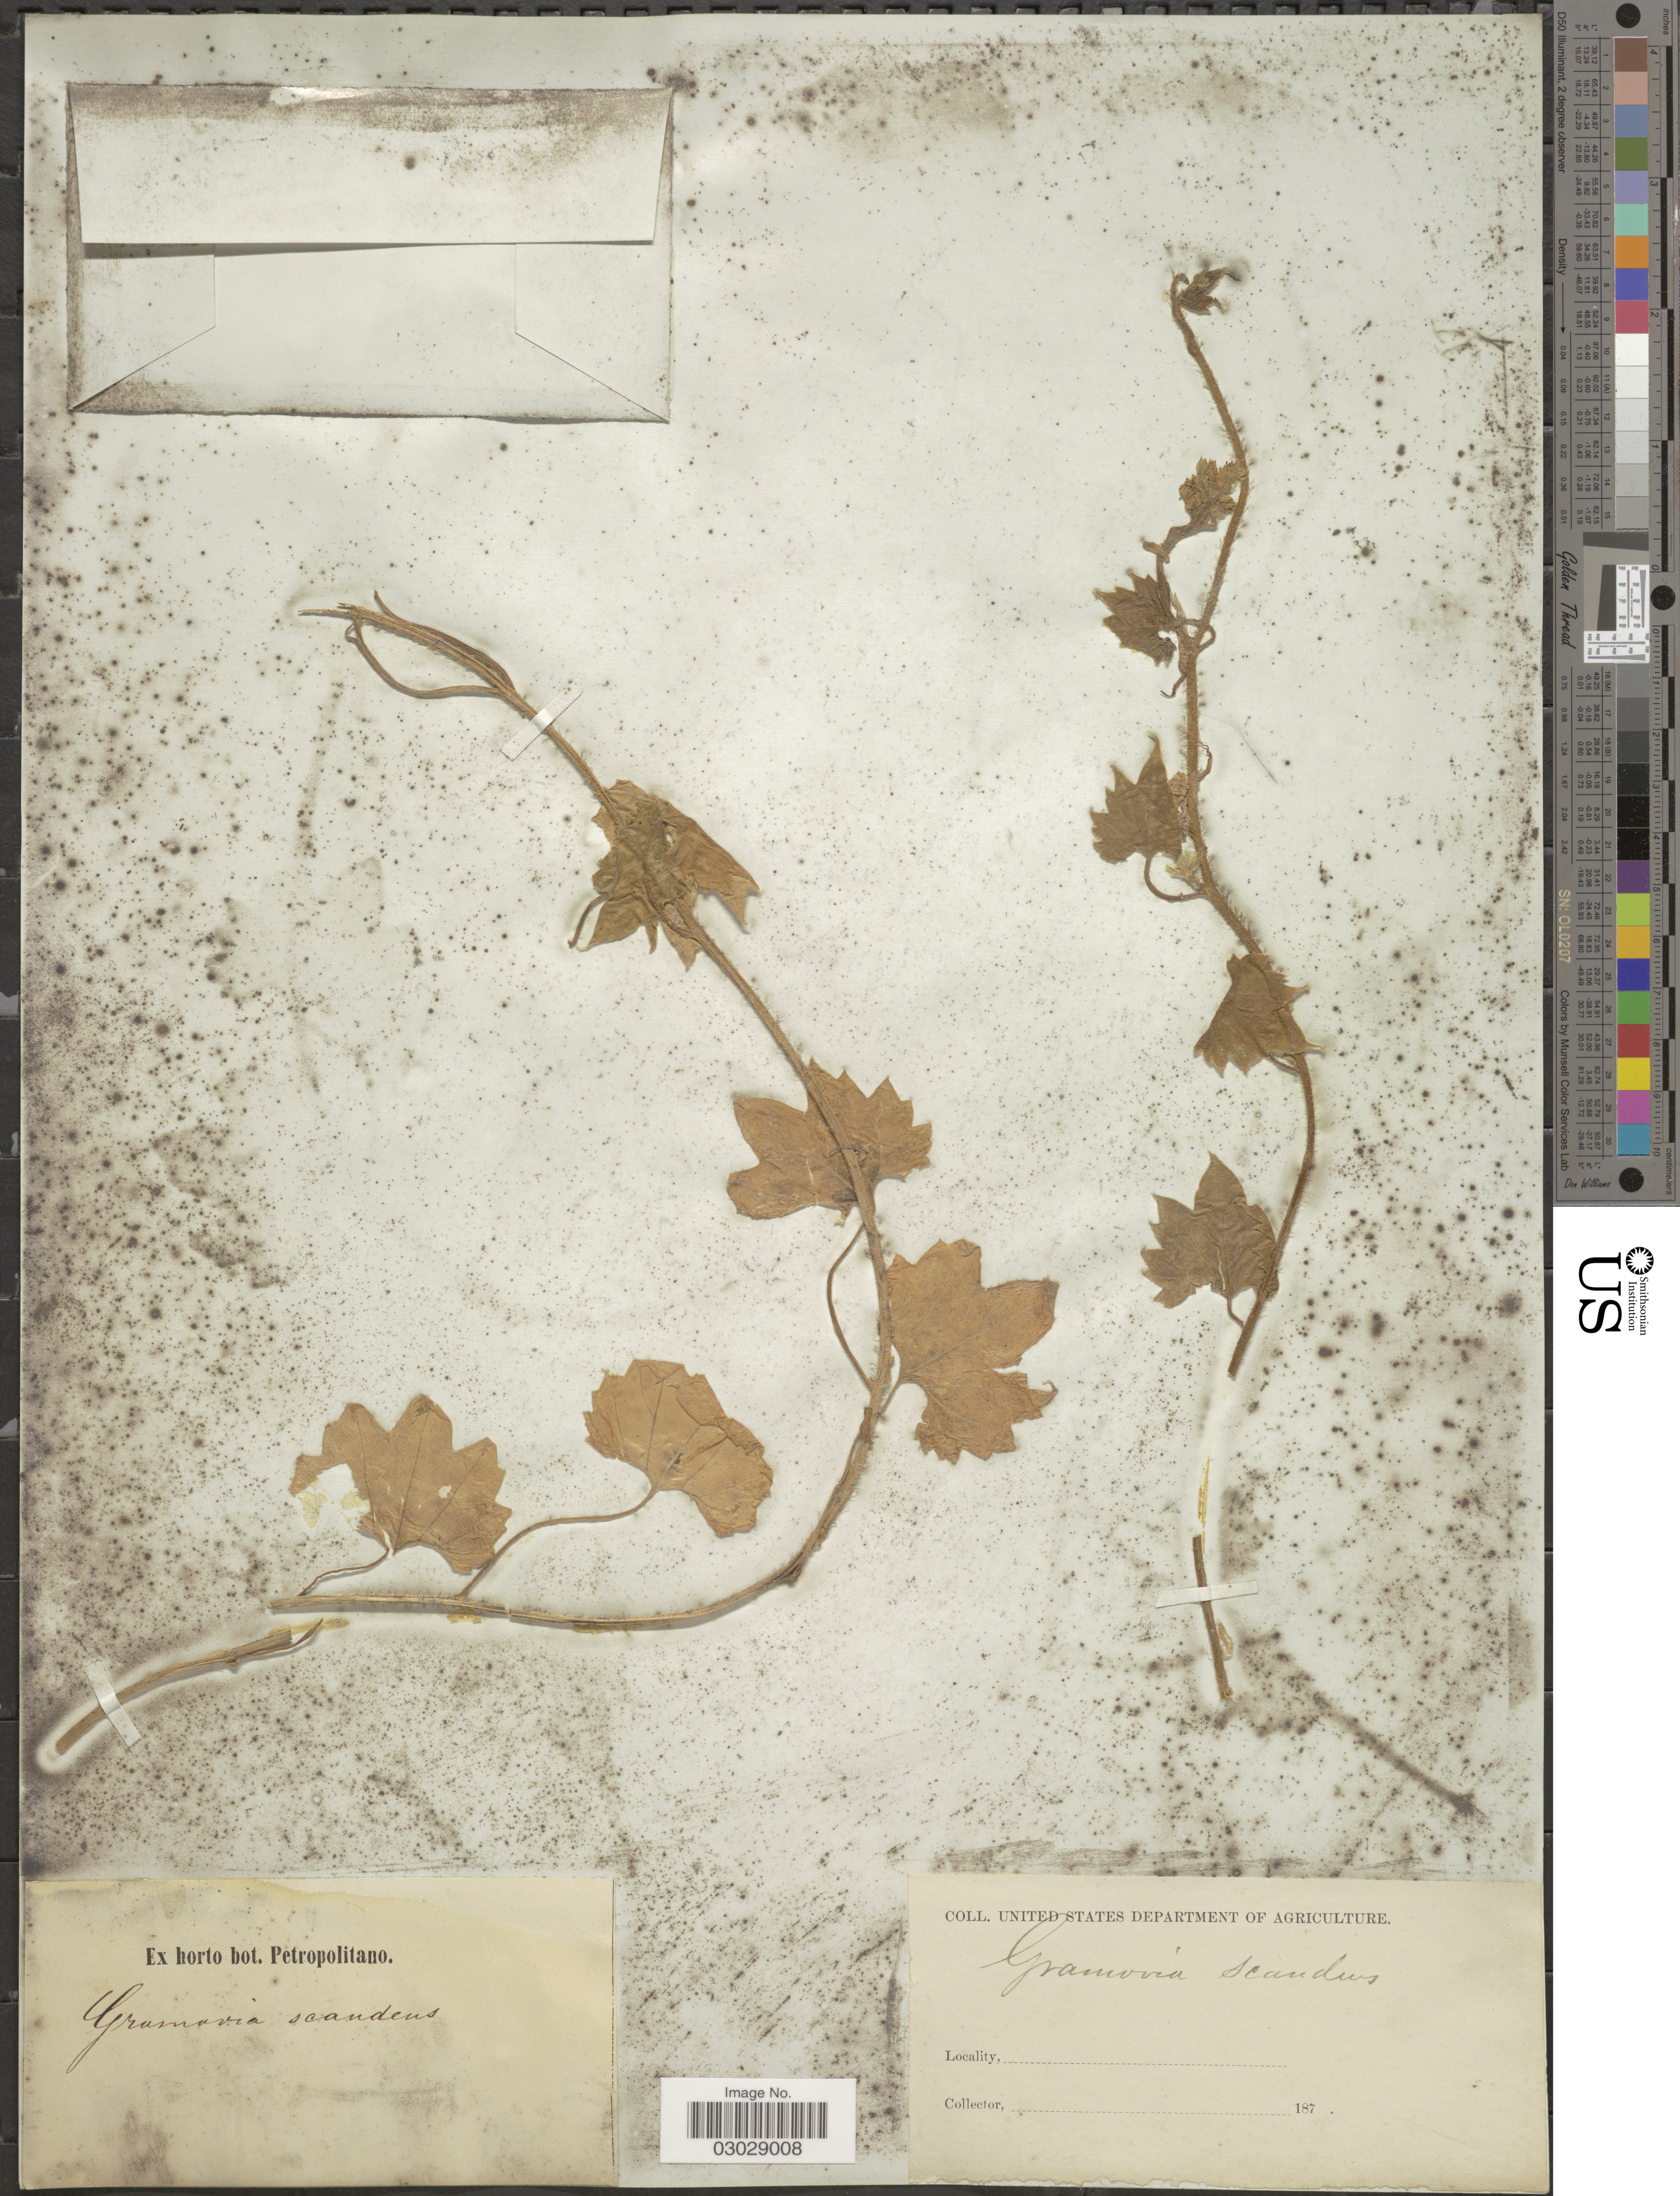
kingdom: Plantae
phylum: Tracheophyta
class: Magnoliopsida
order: Cornales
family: Loasaceae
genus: Gronovia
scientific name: Gronovia scandens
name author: L.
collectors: United States Department of Agriculture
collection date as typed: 187